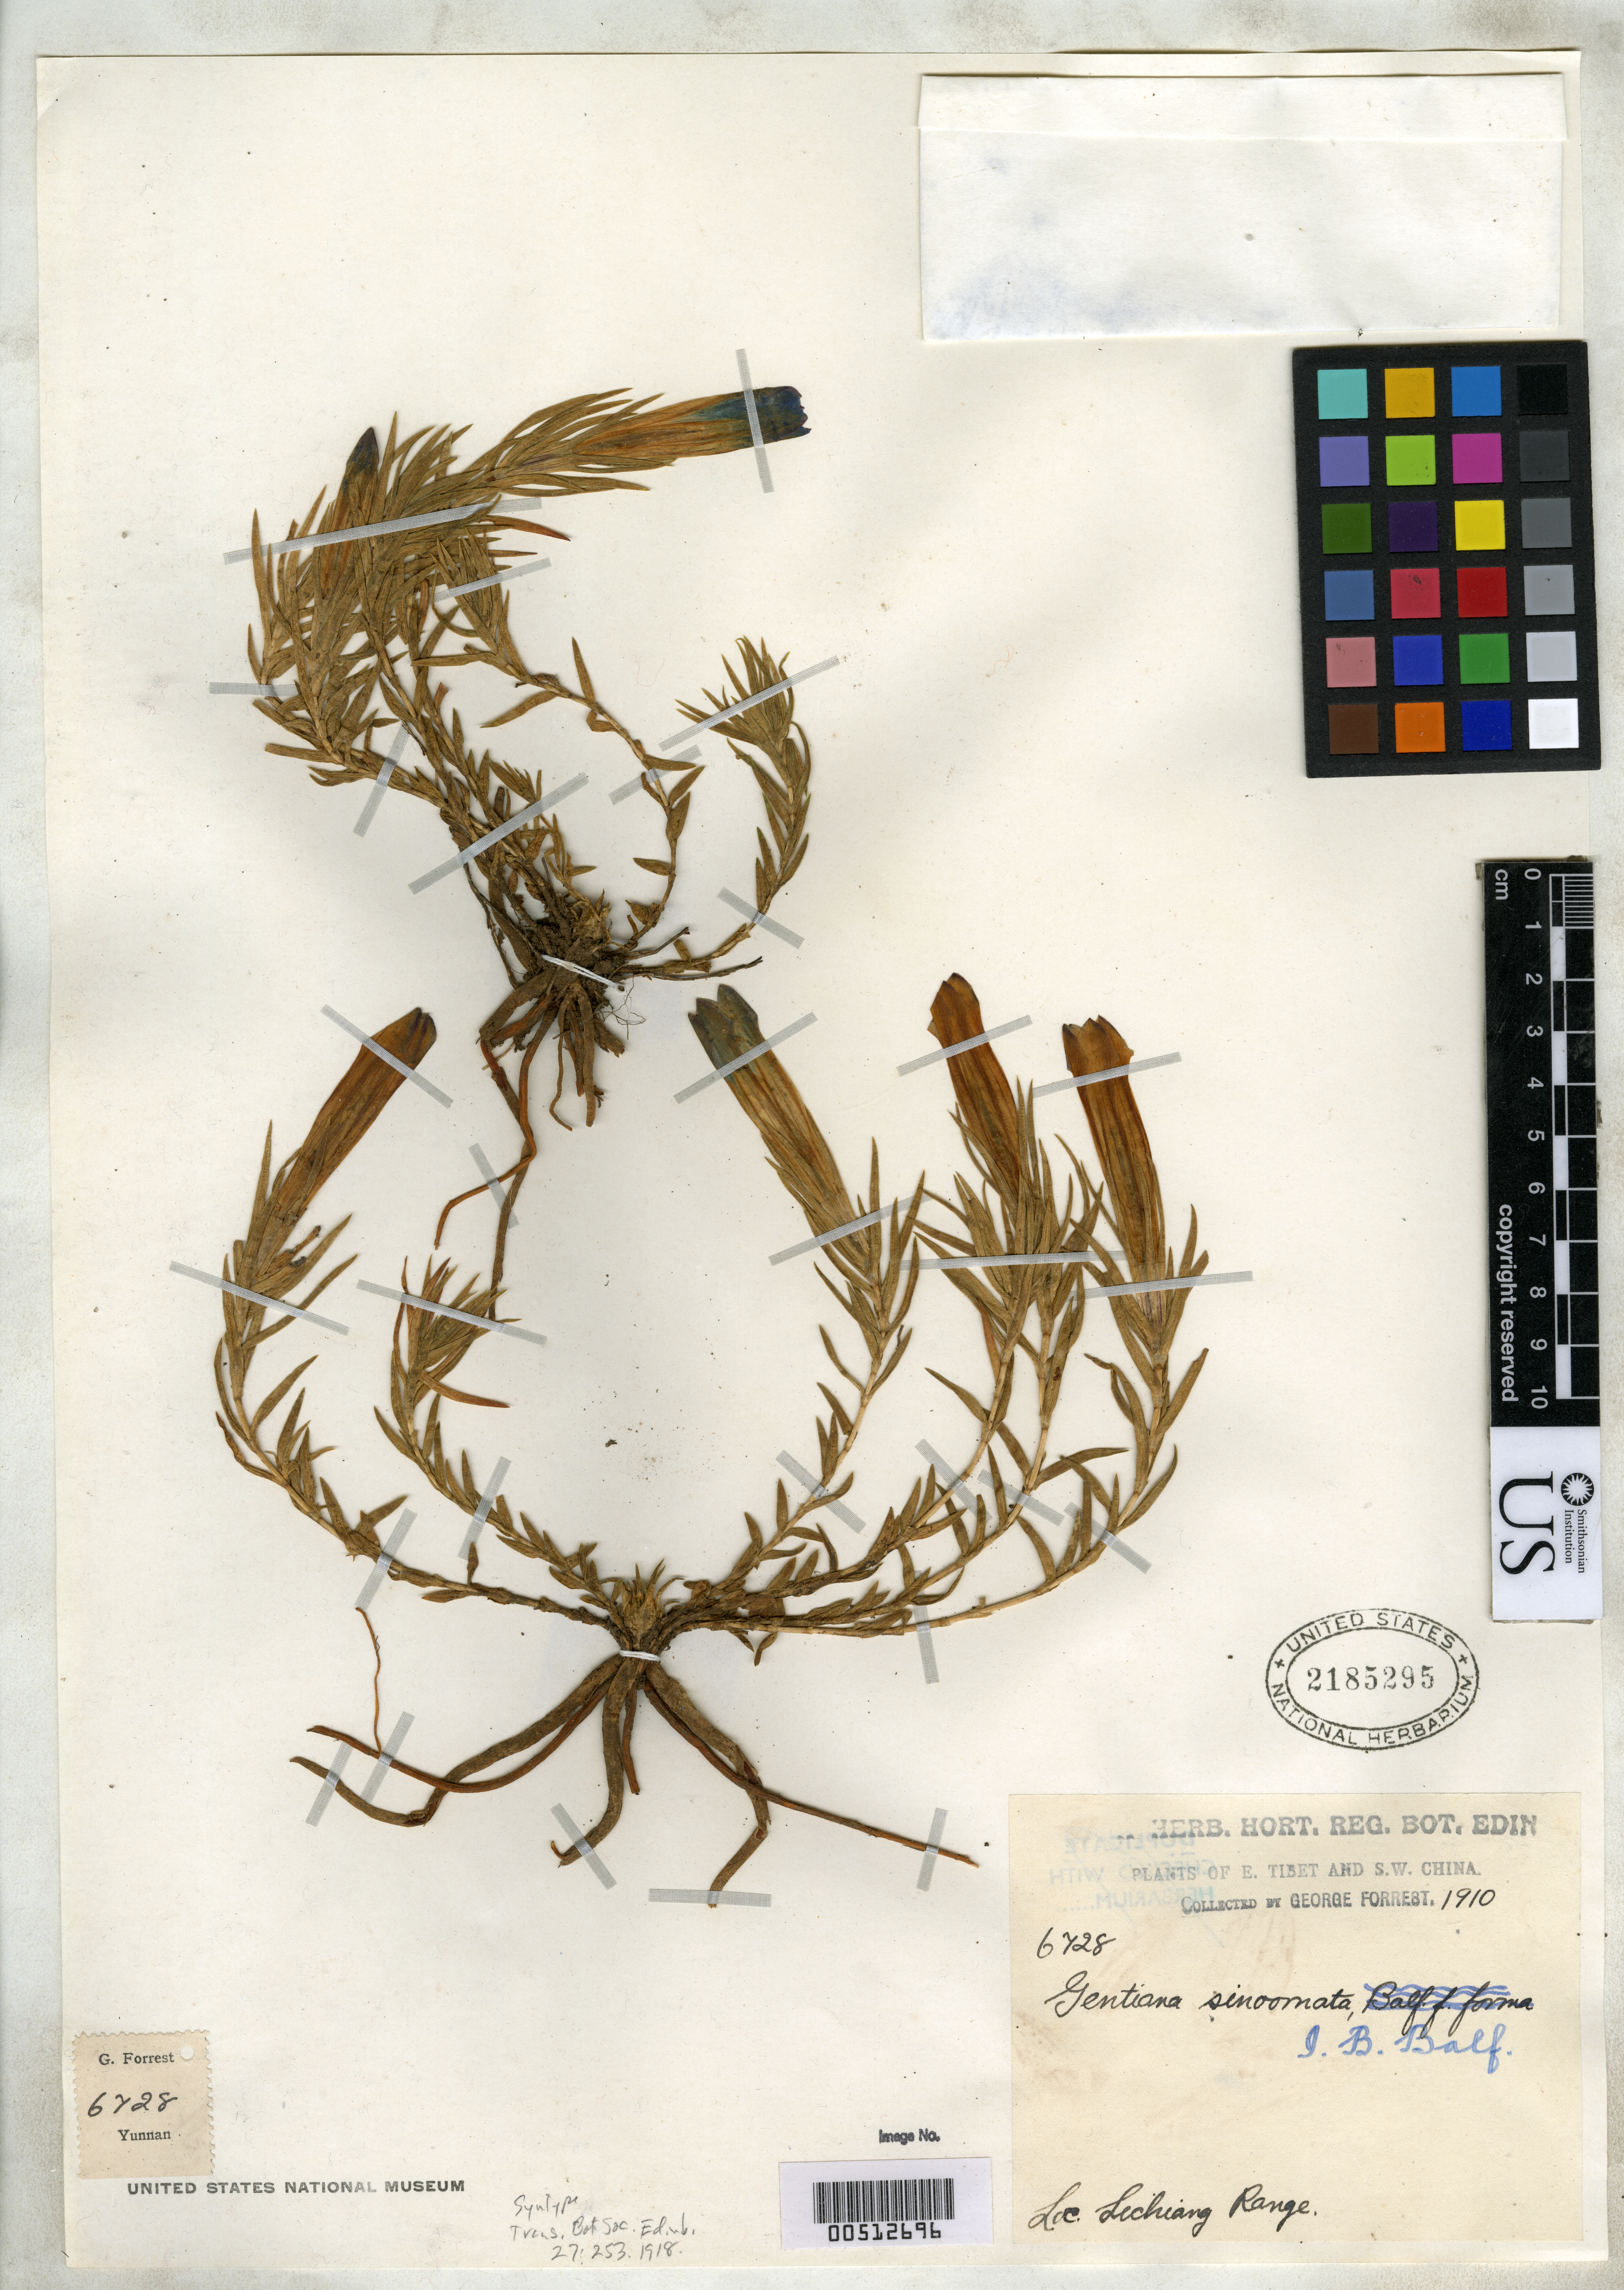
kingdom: Plantae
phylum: Tracheophyta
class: Magnoliopsida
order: Gentianales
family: Gentianaceae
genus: Gentiana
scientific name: Gentiana sino-ornata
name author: Balf. f.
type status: Syntype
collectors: G. Forrest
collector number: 6728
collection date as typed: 1910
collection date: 1910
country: China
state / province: Yunnan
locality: Lichiang Range.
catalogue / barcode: US 2185295